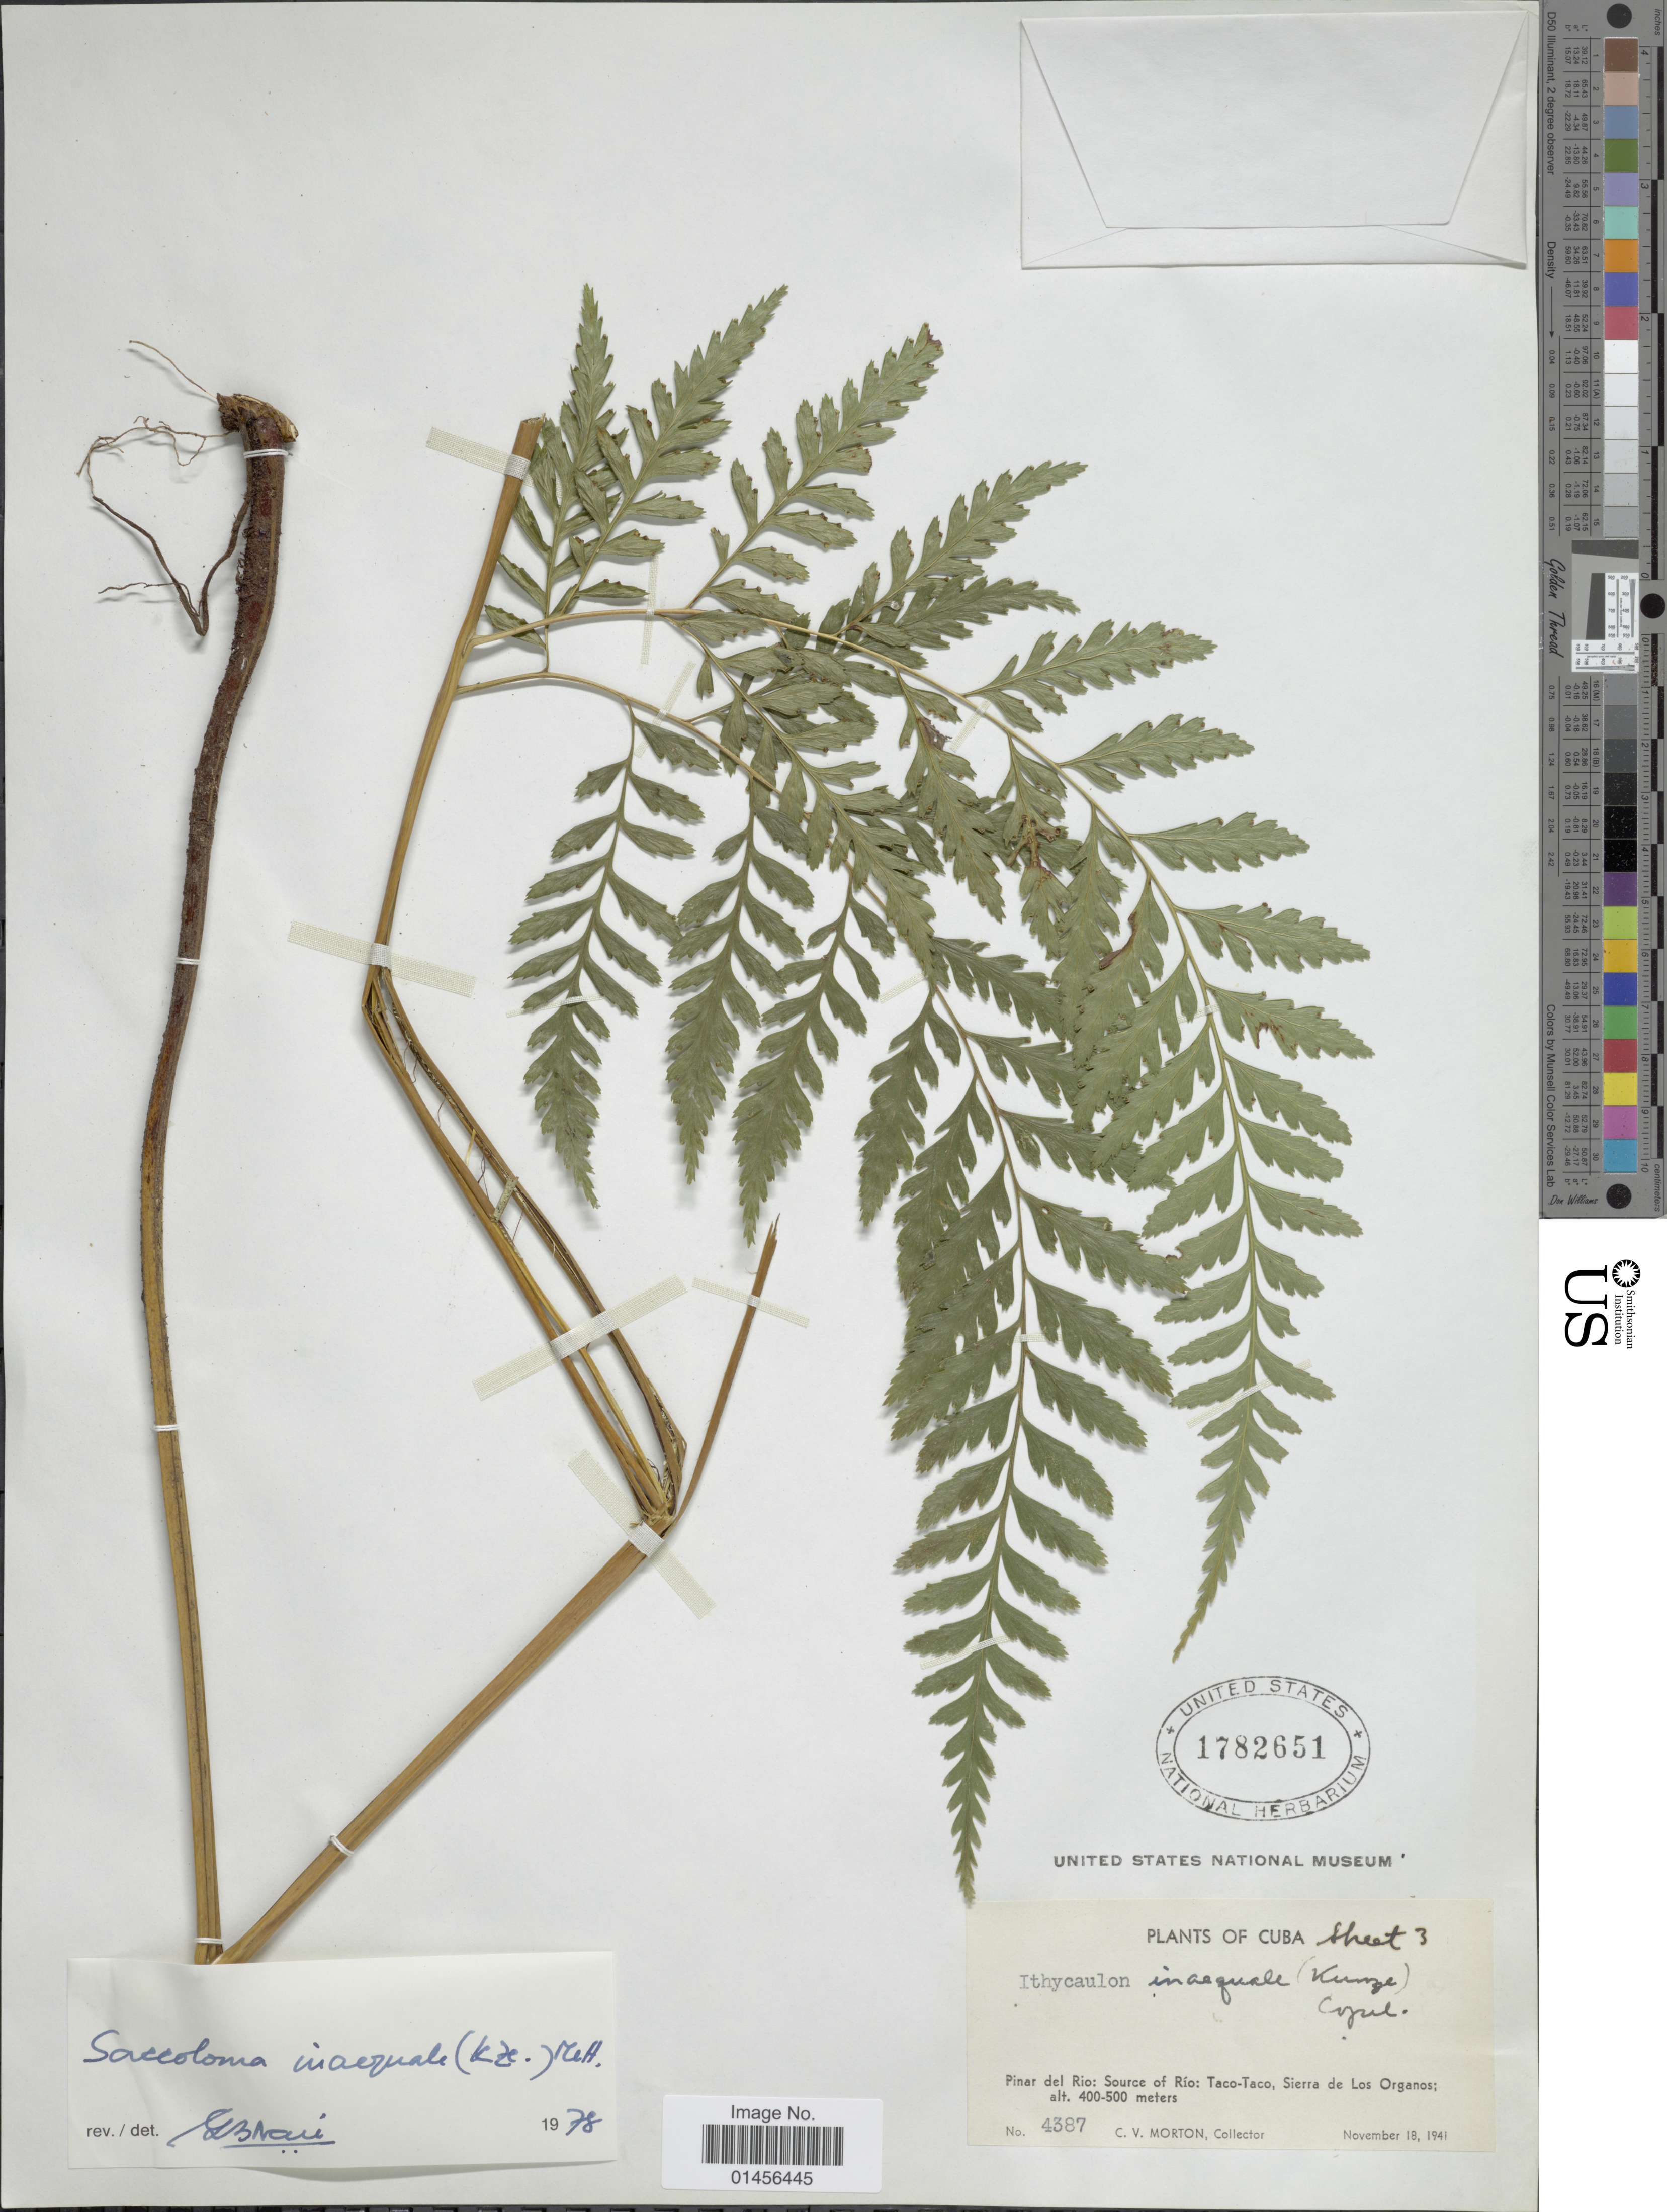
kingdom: Plantae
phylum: Tracheophyta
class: Polypodiopsida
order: Polypodiales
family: Saccolomataceae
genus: Saccoloma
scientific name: Saccoloma inaequale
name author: (Kunze) Mett.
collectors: C. V. Morton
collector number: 4387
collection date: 1941-11-18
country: Cuba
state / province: Pinar del Río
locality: Source of Río: Taco-Taco, Sierra de Los Organos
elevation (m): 400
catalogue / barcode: US 1782651